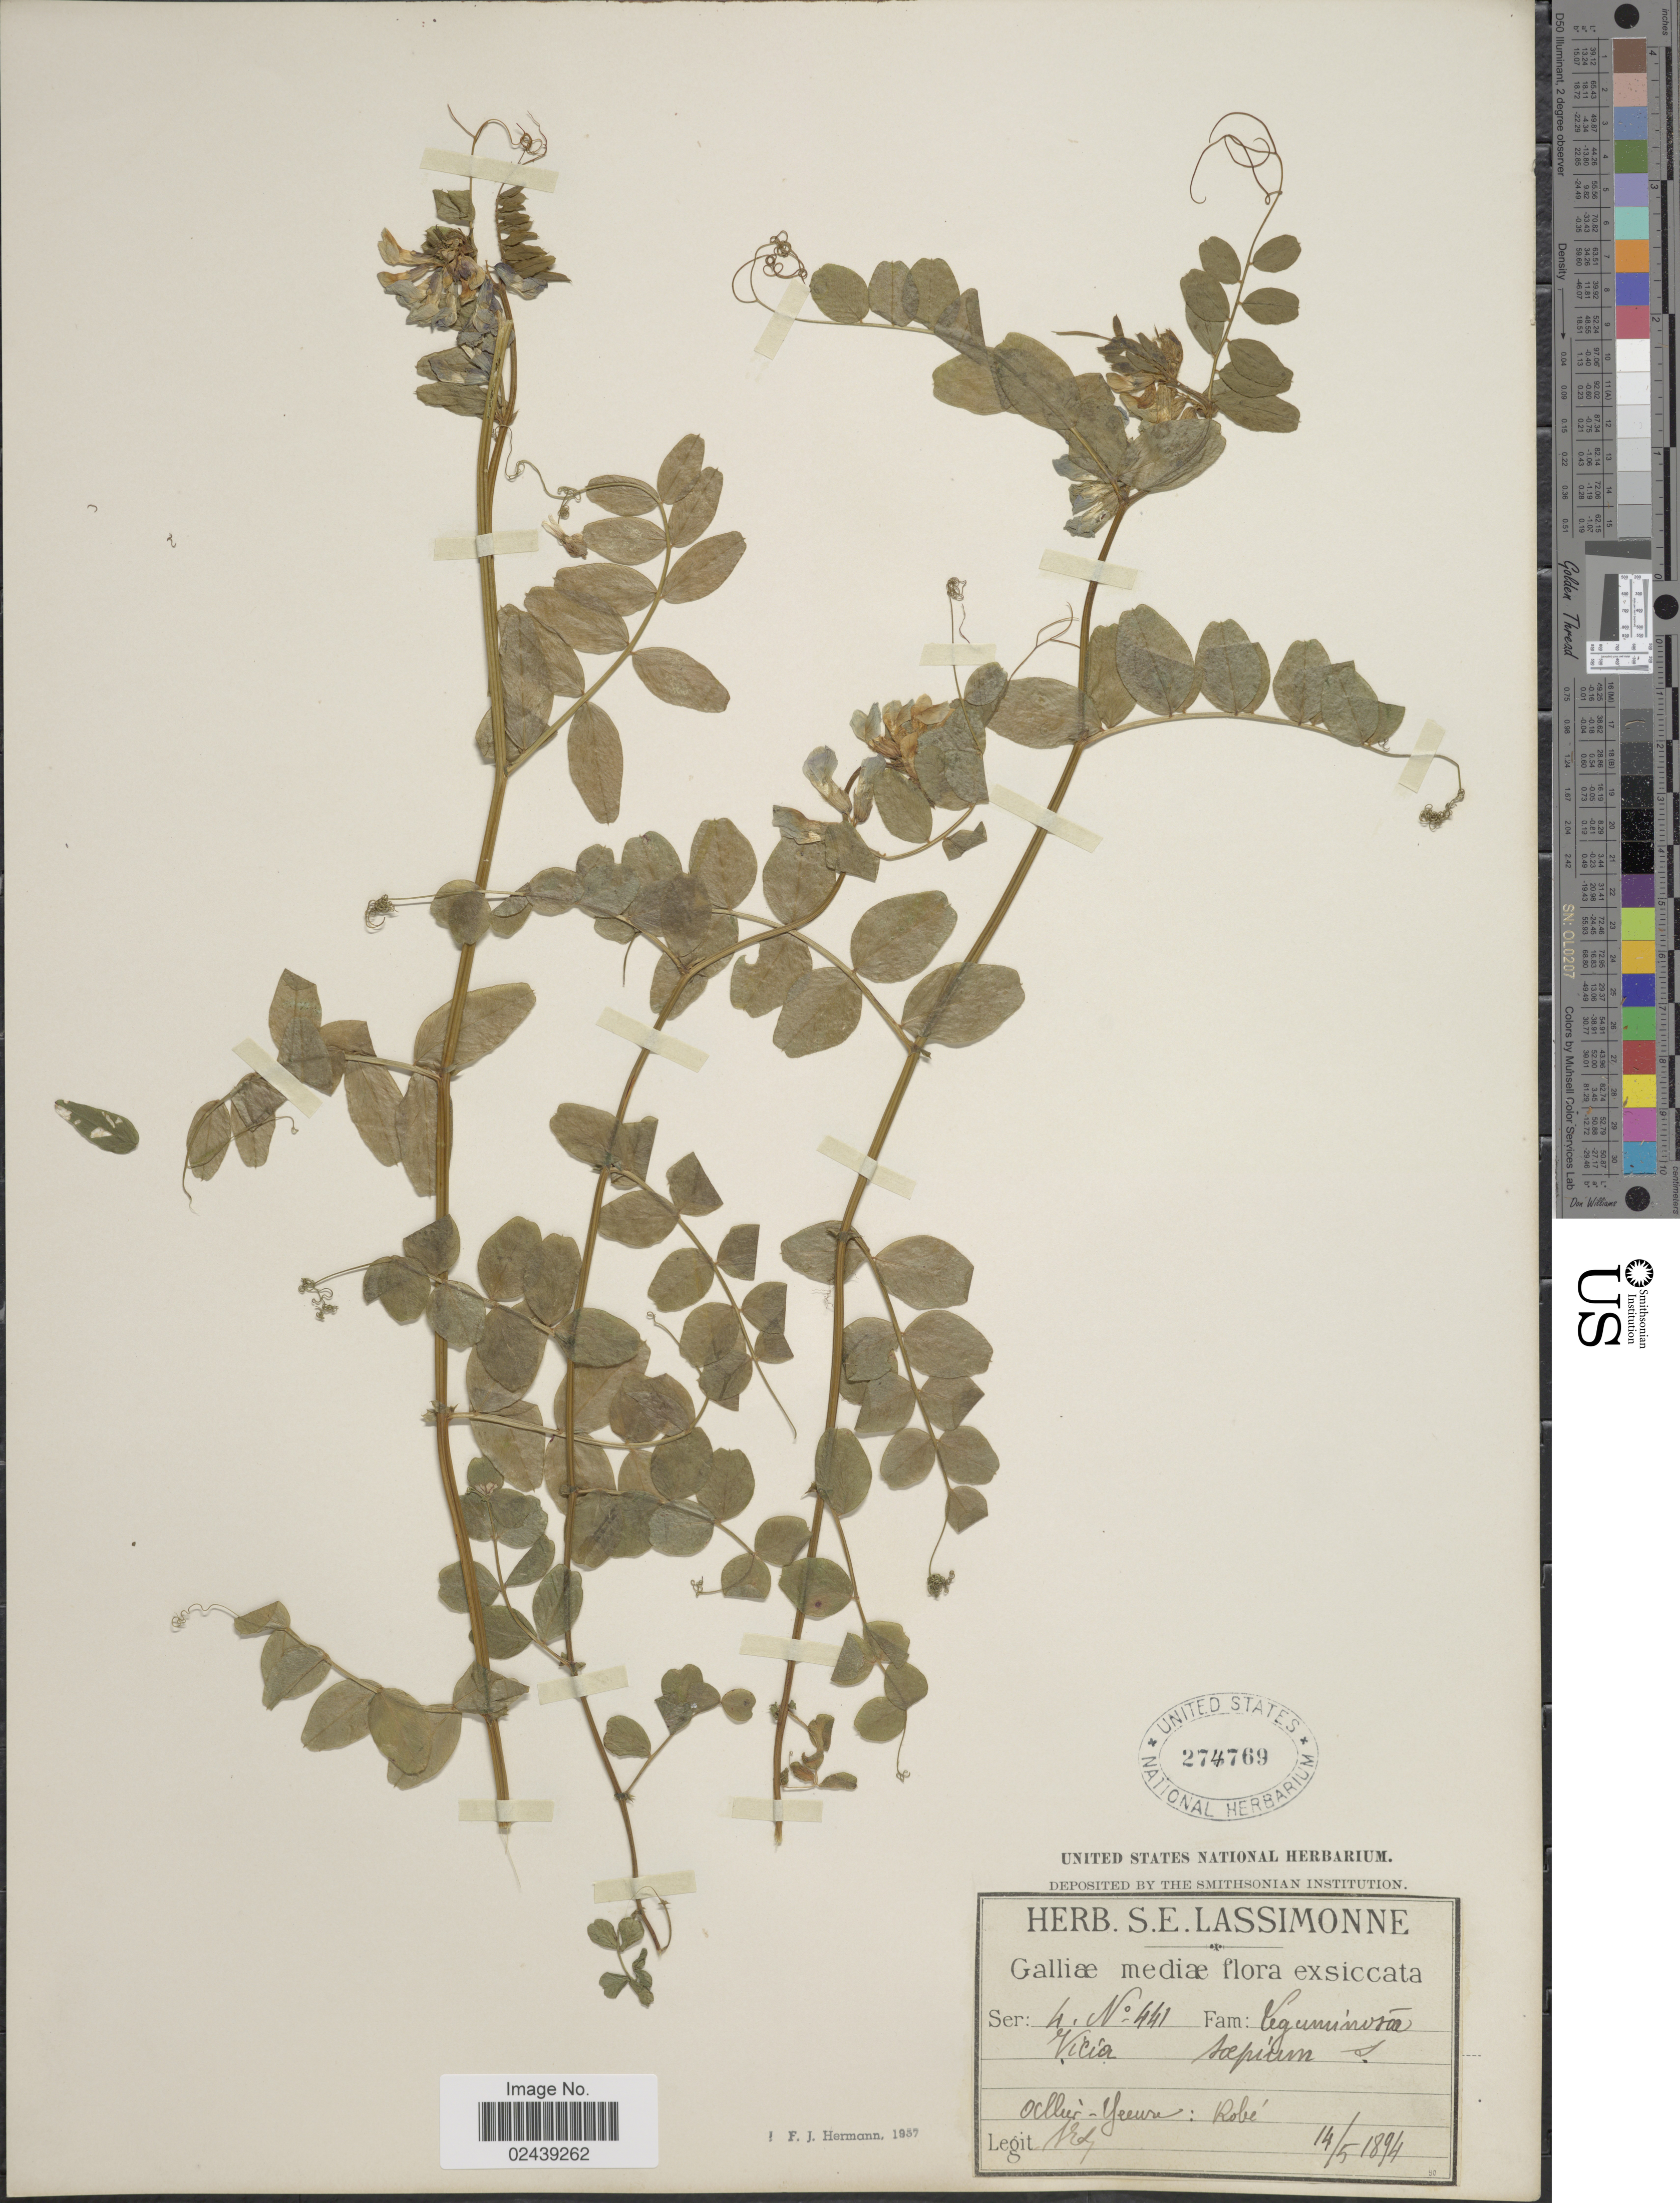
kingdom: Plantae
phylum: Tracheophyta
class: Magnoliopsida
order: Fabales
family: Fabaceae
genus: Vicia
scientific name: Vicia sepium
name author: L.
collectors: S. Lassimonne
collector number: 441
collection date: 1894-05-14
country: France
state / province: Auvergne-Rhône-Alpes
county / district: Allier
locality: Galliæ mediæ [Central France]. Allier - Yseure [Yzeure]: Robé.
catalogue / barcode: US 274769